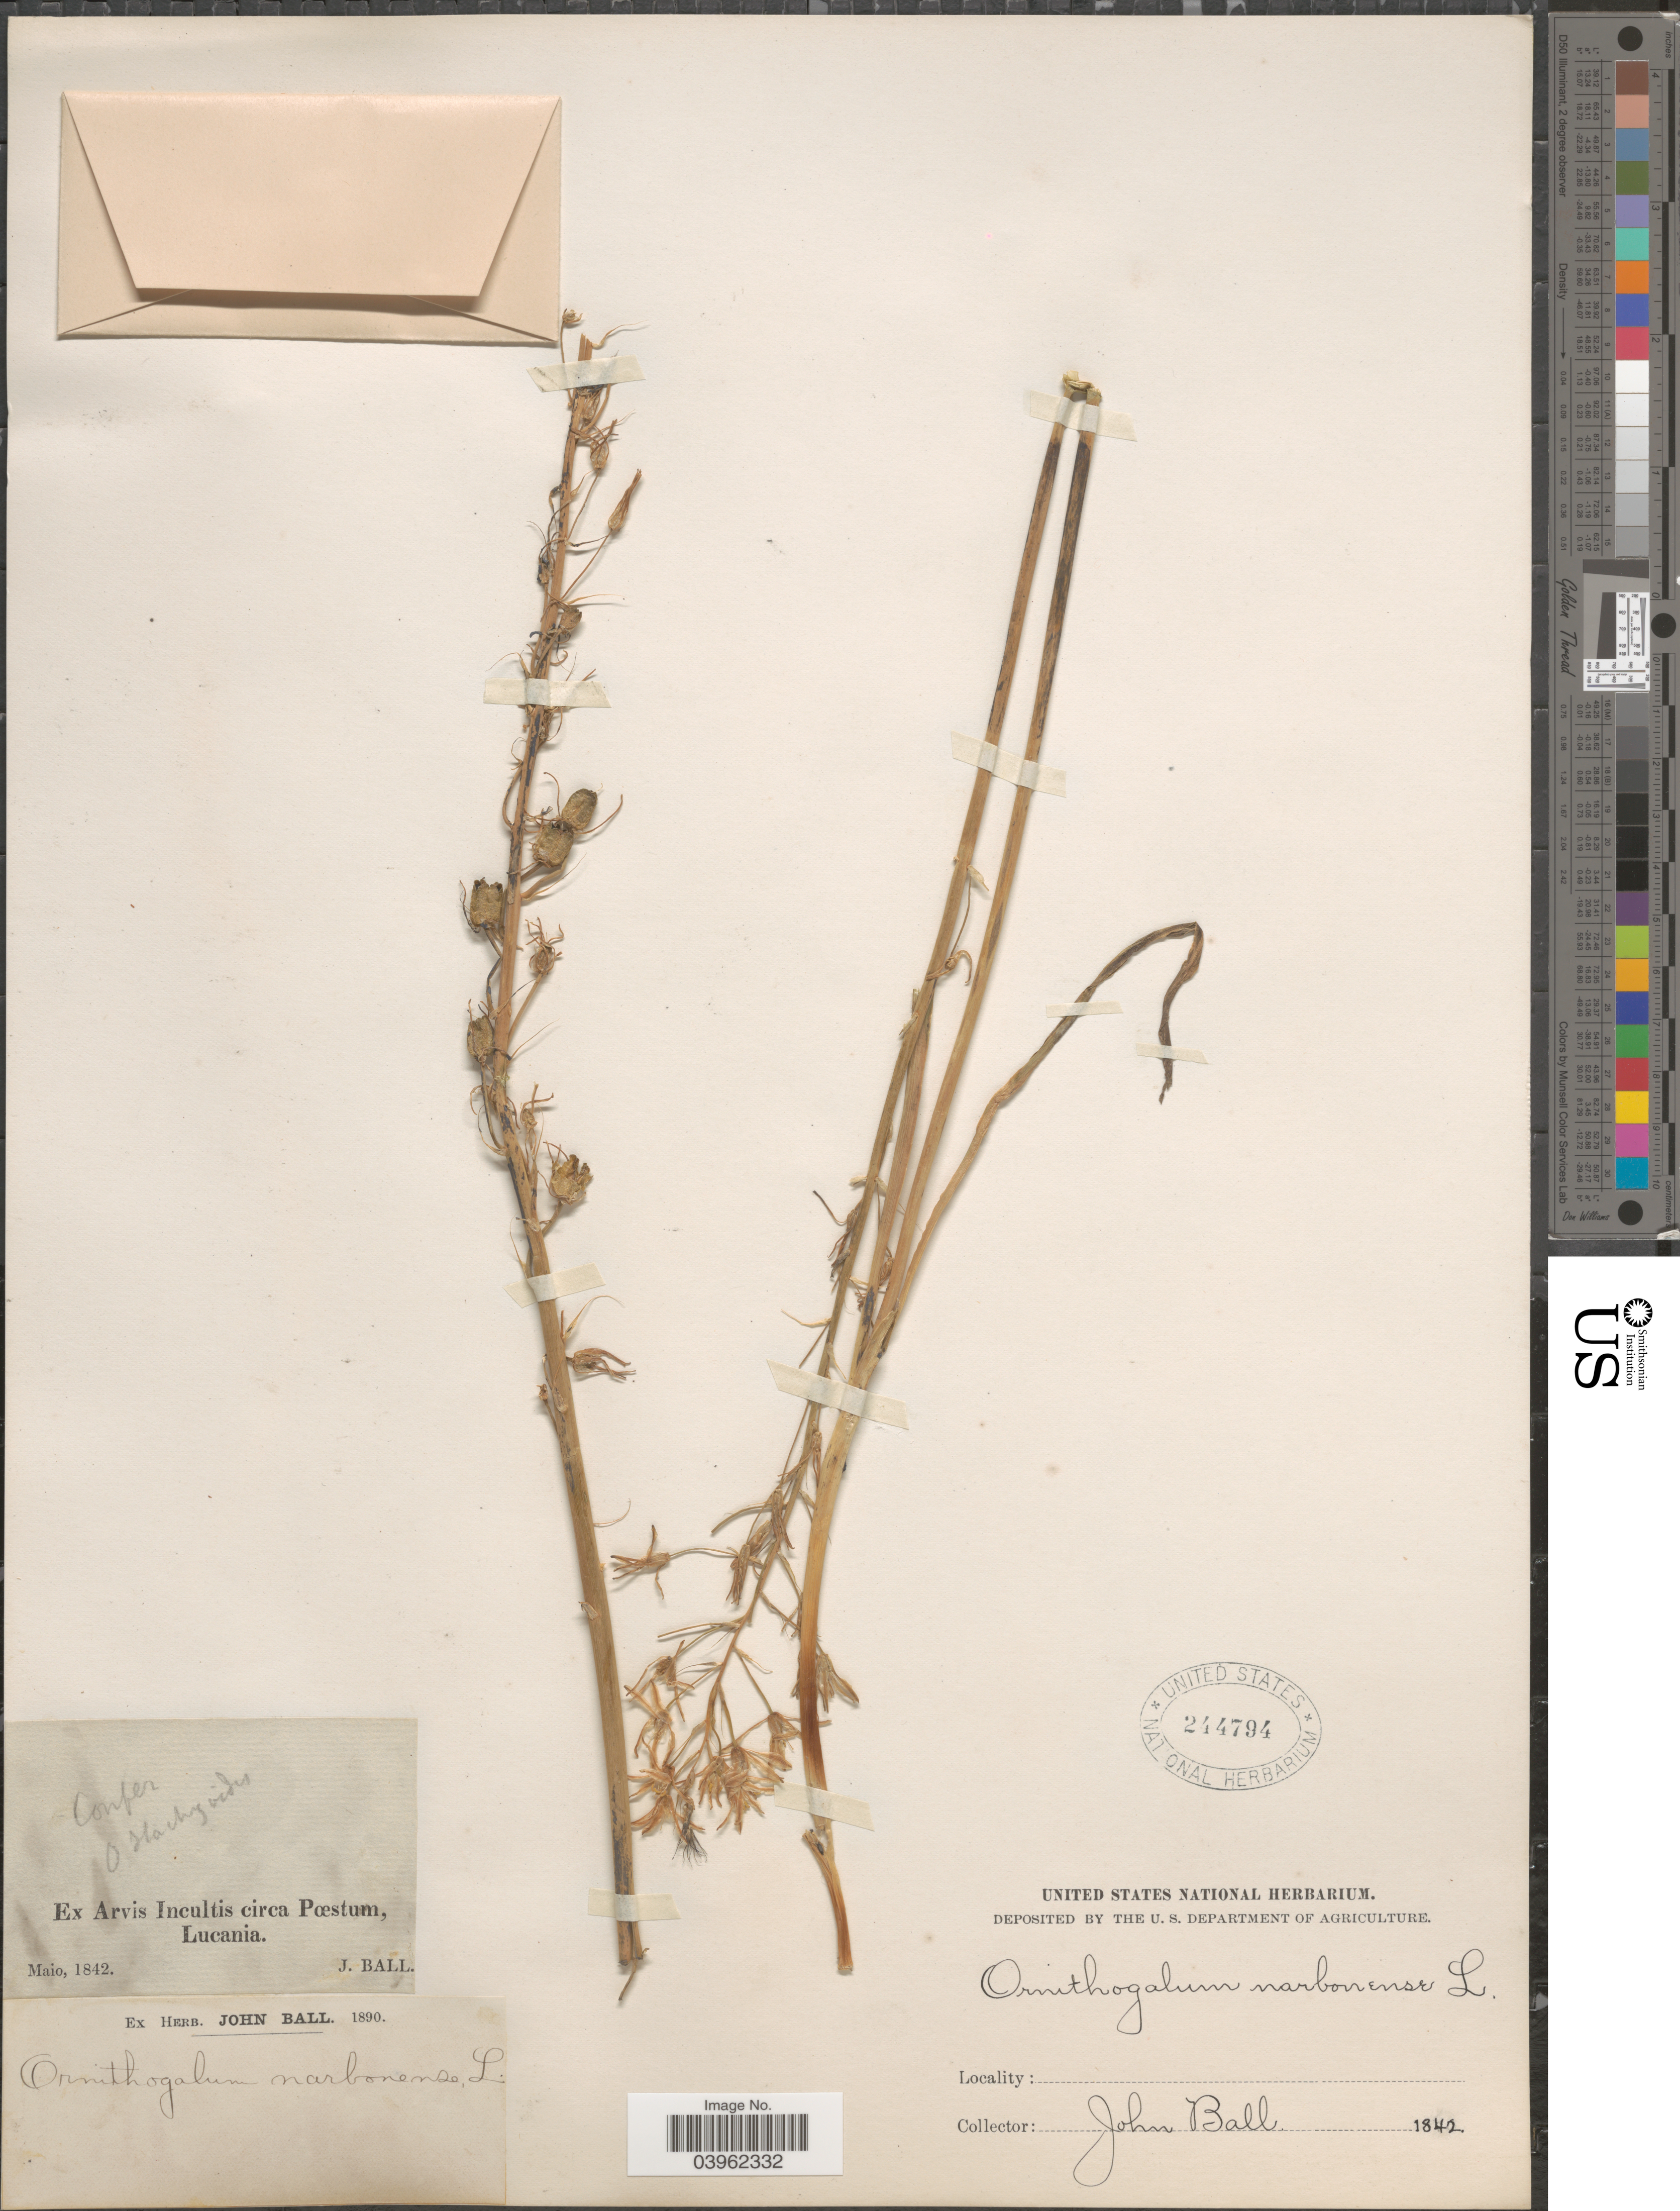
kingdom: Plantae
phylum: Tracheophyta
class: Liliopsida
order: Asparagales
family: Asparagaceae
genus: Ornithogalum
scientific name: Ornithogalum narbonense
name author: L.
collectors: J. Ball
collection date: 1842-05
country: Italy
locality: Ex Arvis Incultis circa Pœstum, Lucania.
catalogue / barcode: US 244794